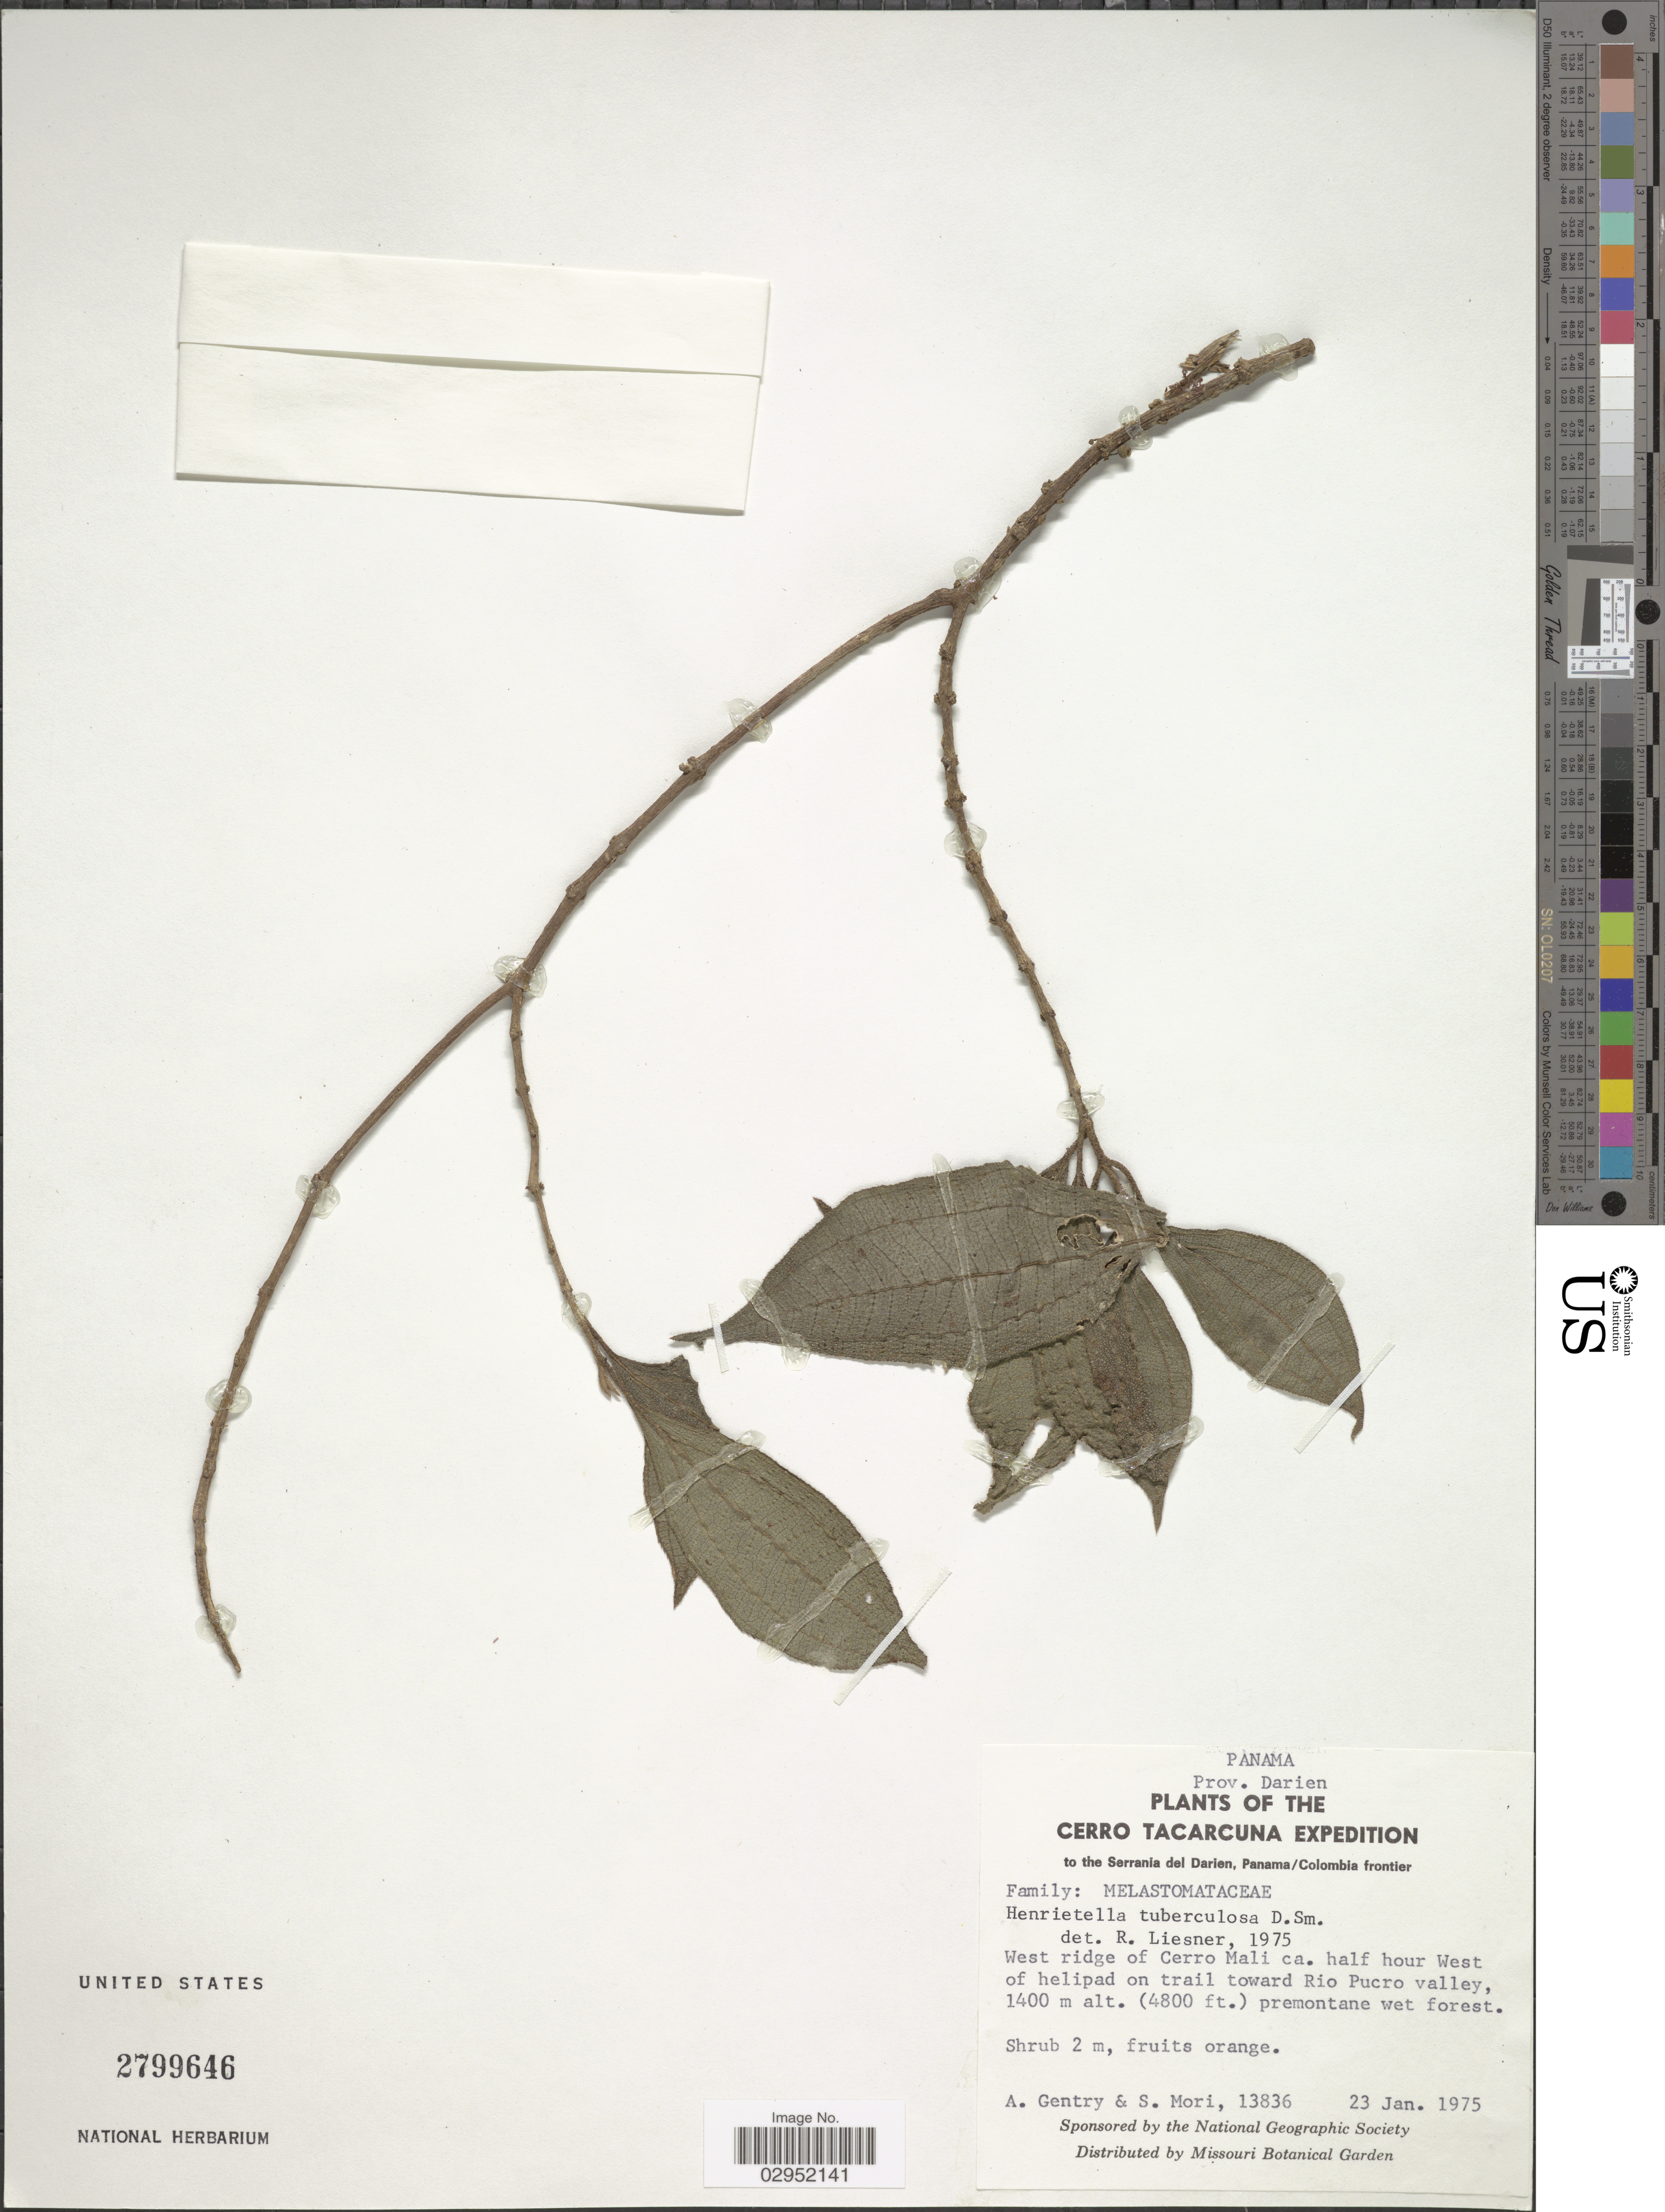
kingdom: Plantae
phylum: Tracheophyta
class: Magnoliopsida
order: Myrtales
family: Melastomataceae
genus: Henriettea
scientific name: Henriettea tuberculosa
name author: (Donn. Sm.) L.O. Williams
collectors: A. H. Gentry & S. Mori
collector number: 13836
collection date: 1975-01-23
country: Panama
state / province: Darién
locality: Cerro Tacarcuna to the Serrania del Darien, Panama/ Colombia frontier. West ridge of Cerro Mali ca. half hour West of helipad on trail toward Rio Pucro valley.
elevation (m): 1400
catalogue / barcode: US 2799646